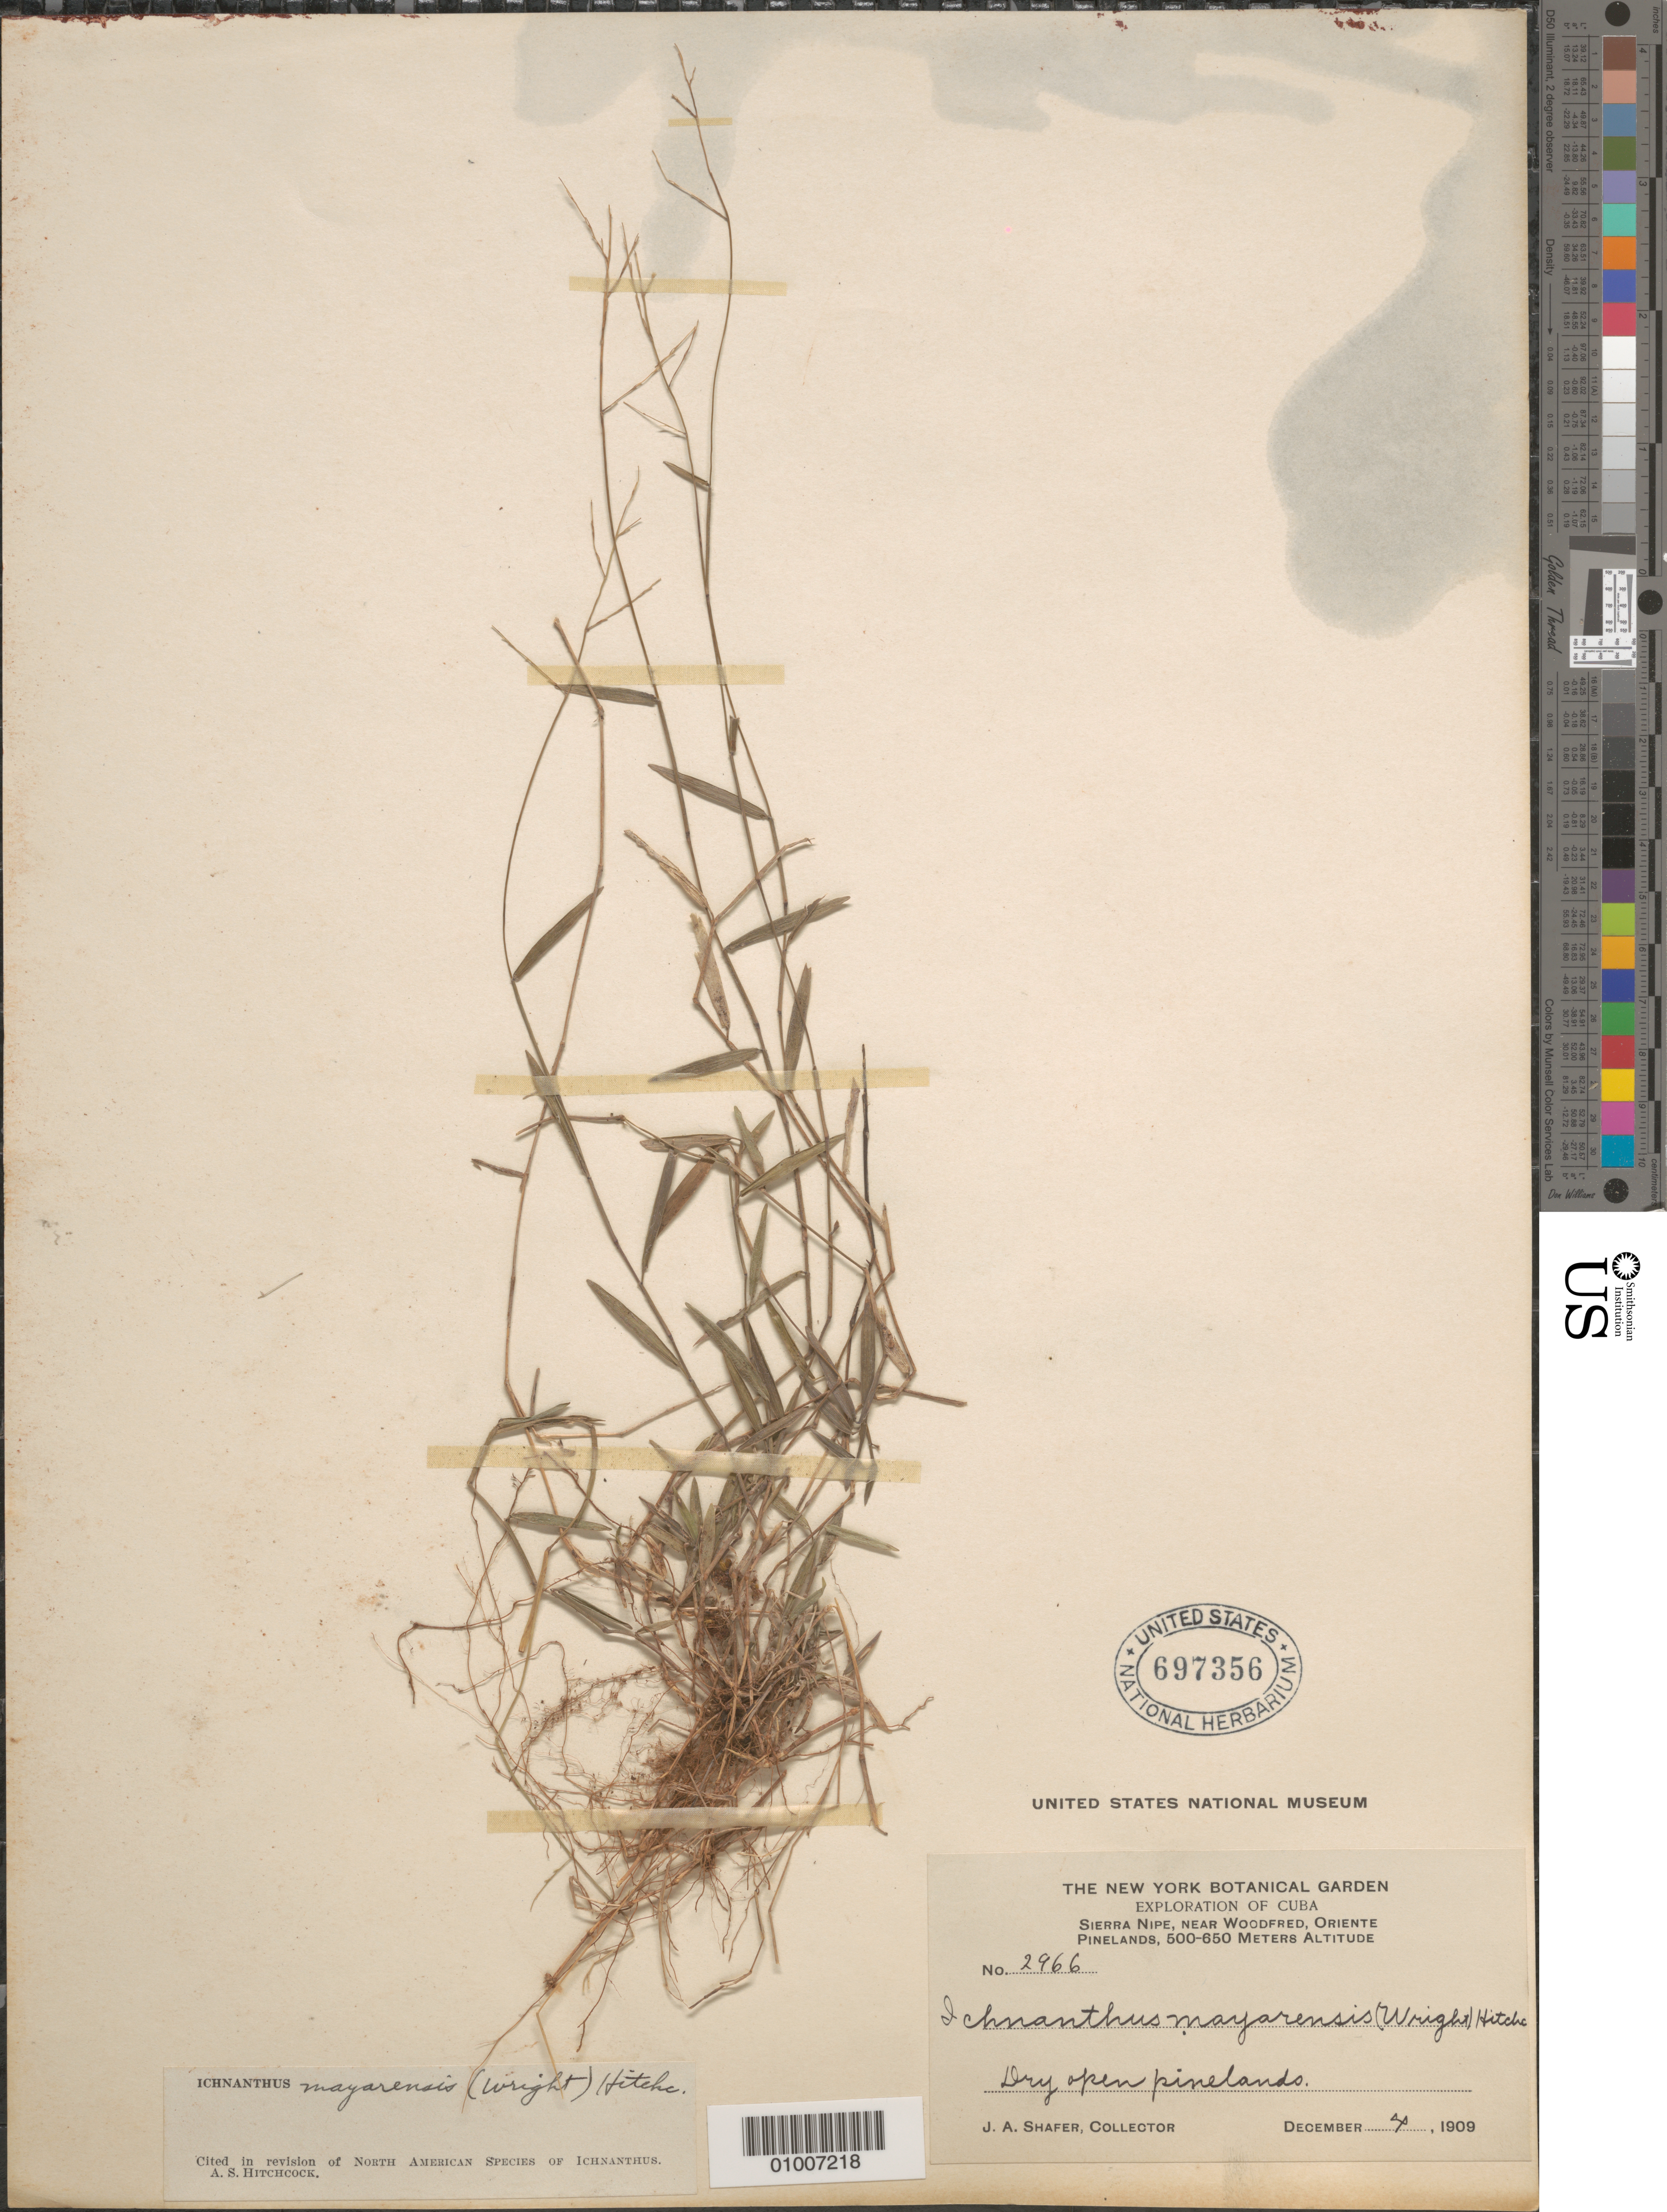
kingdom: Plantae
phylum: Tracheophyta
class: Liliopsida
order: Poales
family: Poaceae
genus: Ichnanthus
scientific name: Ichnanthus mayarensis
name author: (C. Wright) Hitchc.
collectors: J. A. Shafer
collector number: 2966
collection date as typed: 04 Dec 1909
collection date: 1909-12-04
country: Cuba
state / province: Holguín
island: Cuba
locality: Oriente, near Woodfred, Sierra Nipe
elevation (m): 500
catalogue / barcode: US 697356